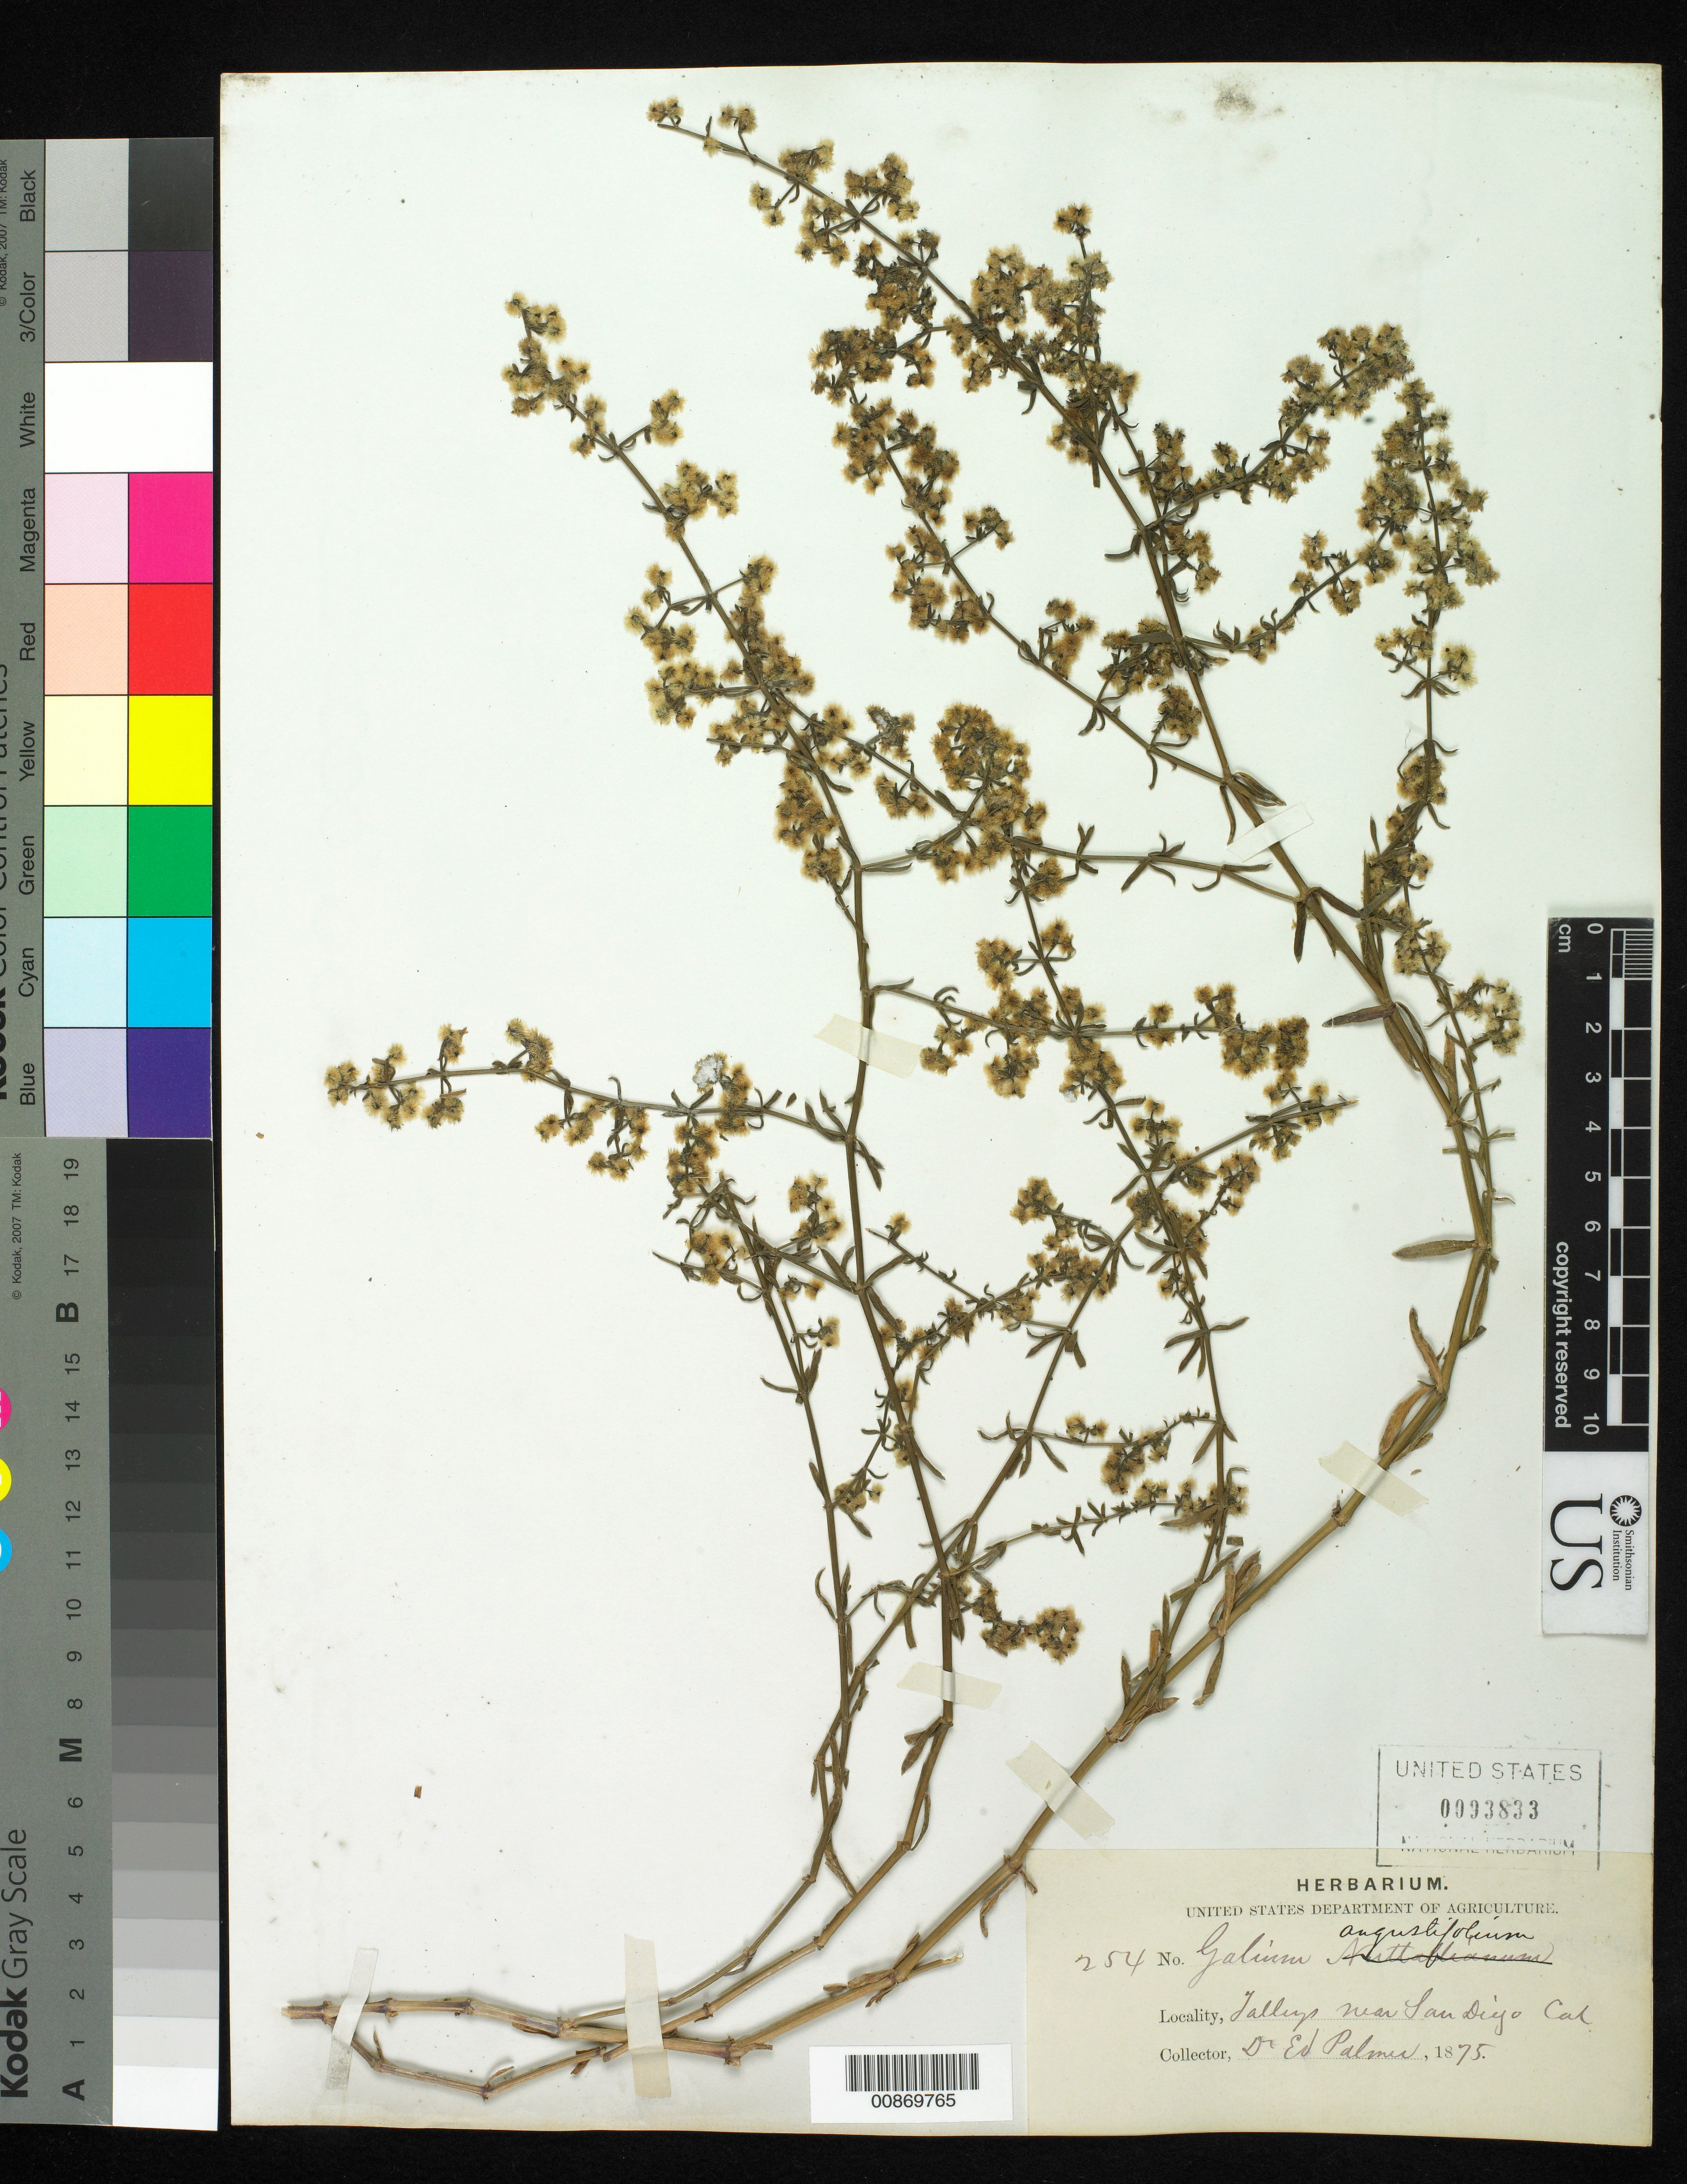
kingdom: Plantae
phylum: Tracheophyta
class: Magnoliopsida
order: Gentianales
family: Rubiaceae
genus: Galium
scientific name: Galium angustifolium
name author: Nutt.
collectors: E. Palmer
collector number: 254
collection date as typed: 1875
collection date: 1875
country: United States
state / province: California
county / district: San Diego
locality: Talley's, near San Diego, California.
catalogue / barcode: US 93833